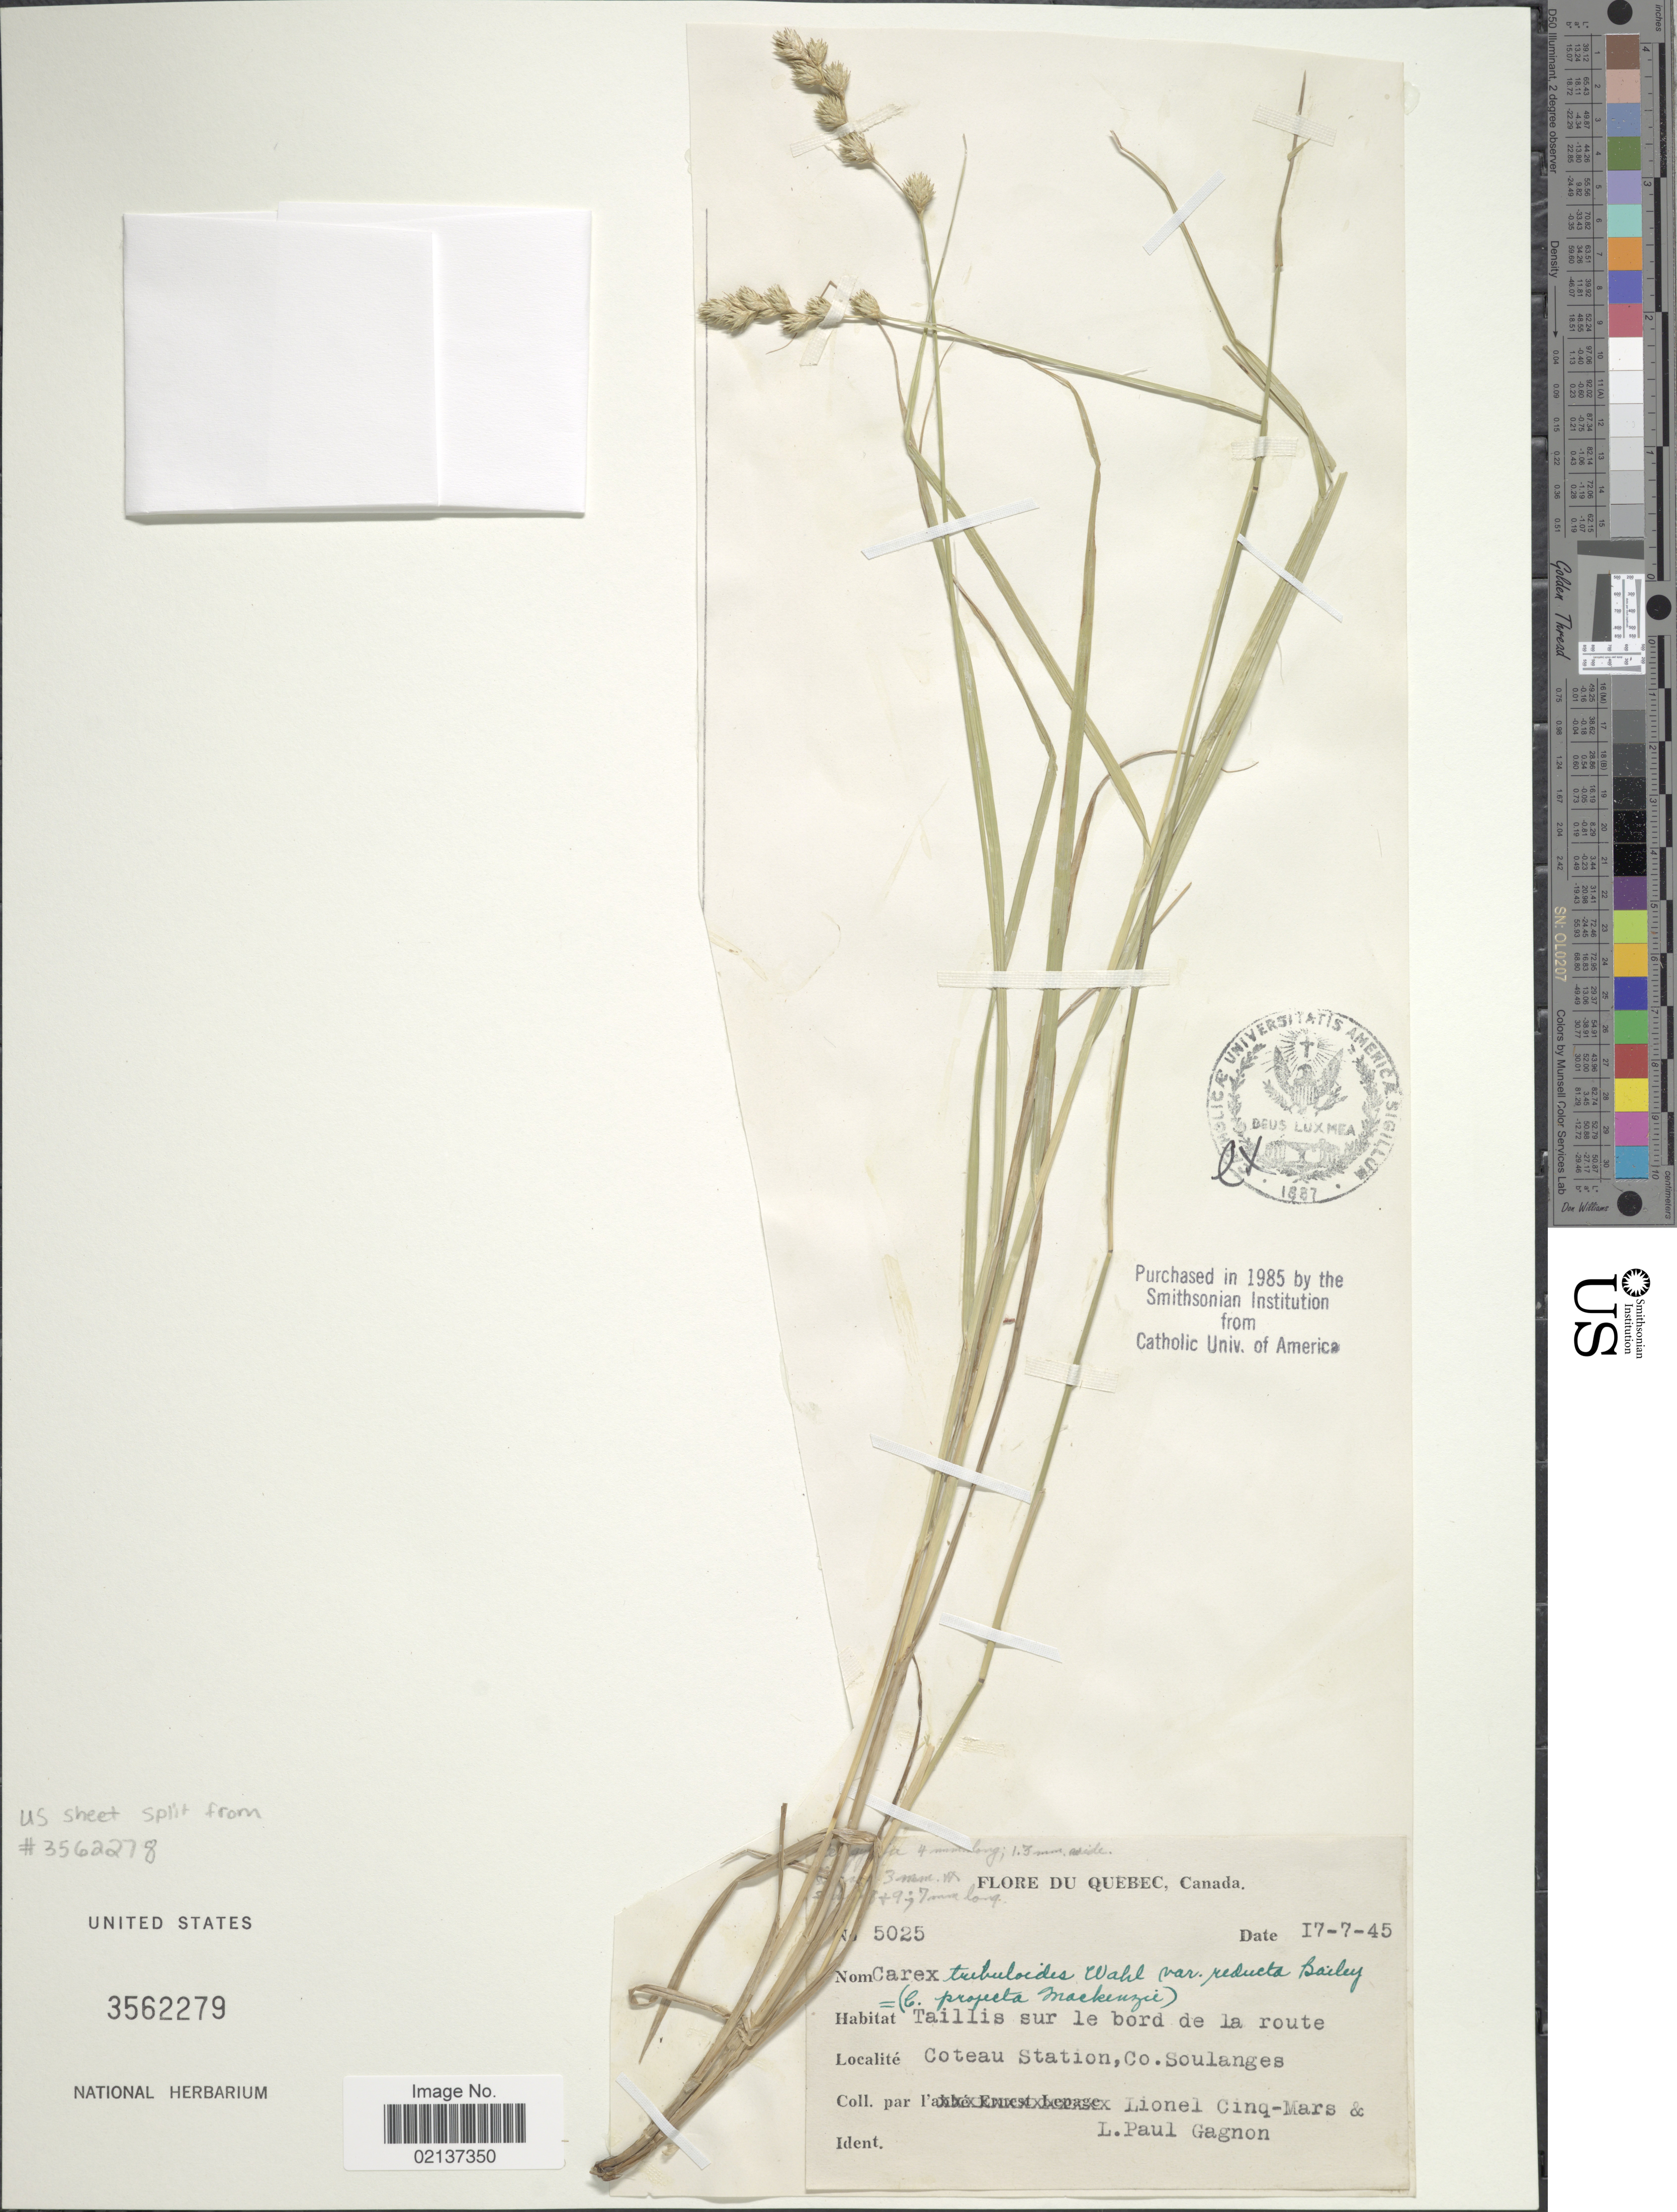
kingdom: Plantae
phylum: Tracheophyta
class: Liliopsida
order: Poales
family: Cyperaceae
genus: Carex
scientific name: Carex tribuloides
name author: Wahlenb.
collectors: L. Cinq-Mars & L. Gagnon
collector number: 5025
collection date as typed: Transcribed d/m/y: 17/7/45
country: Canada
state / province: Quebec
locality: Coteau Station, Co. Soulanges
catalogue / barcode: US 3562279